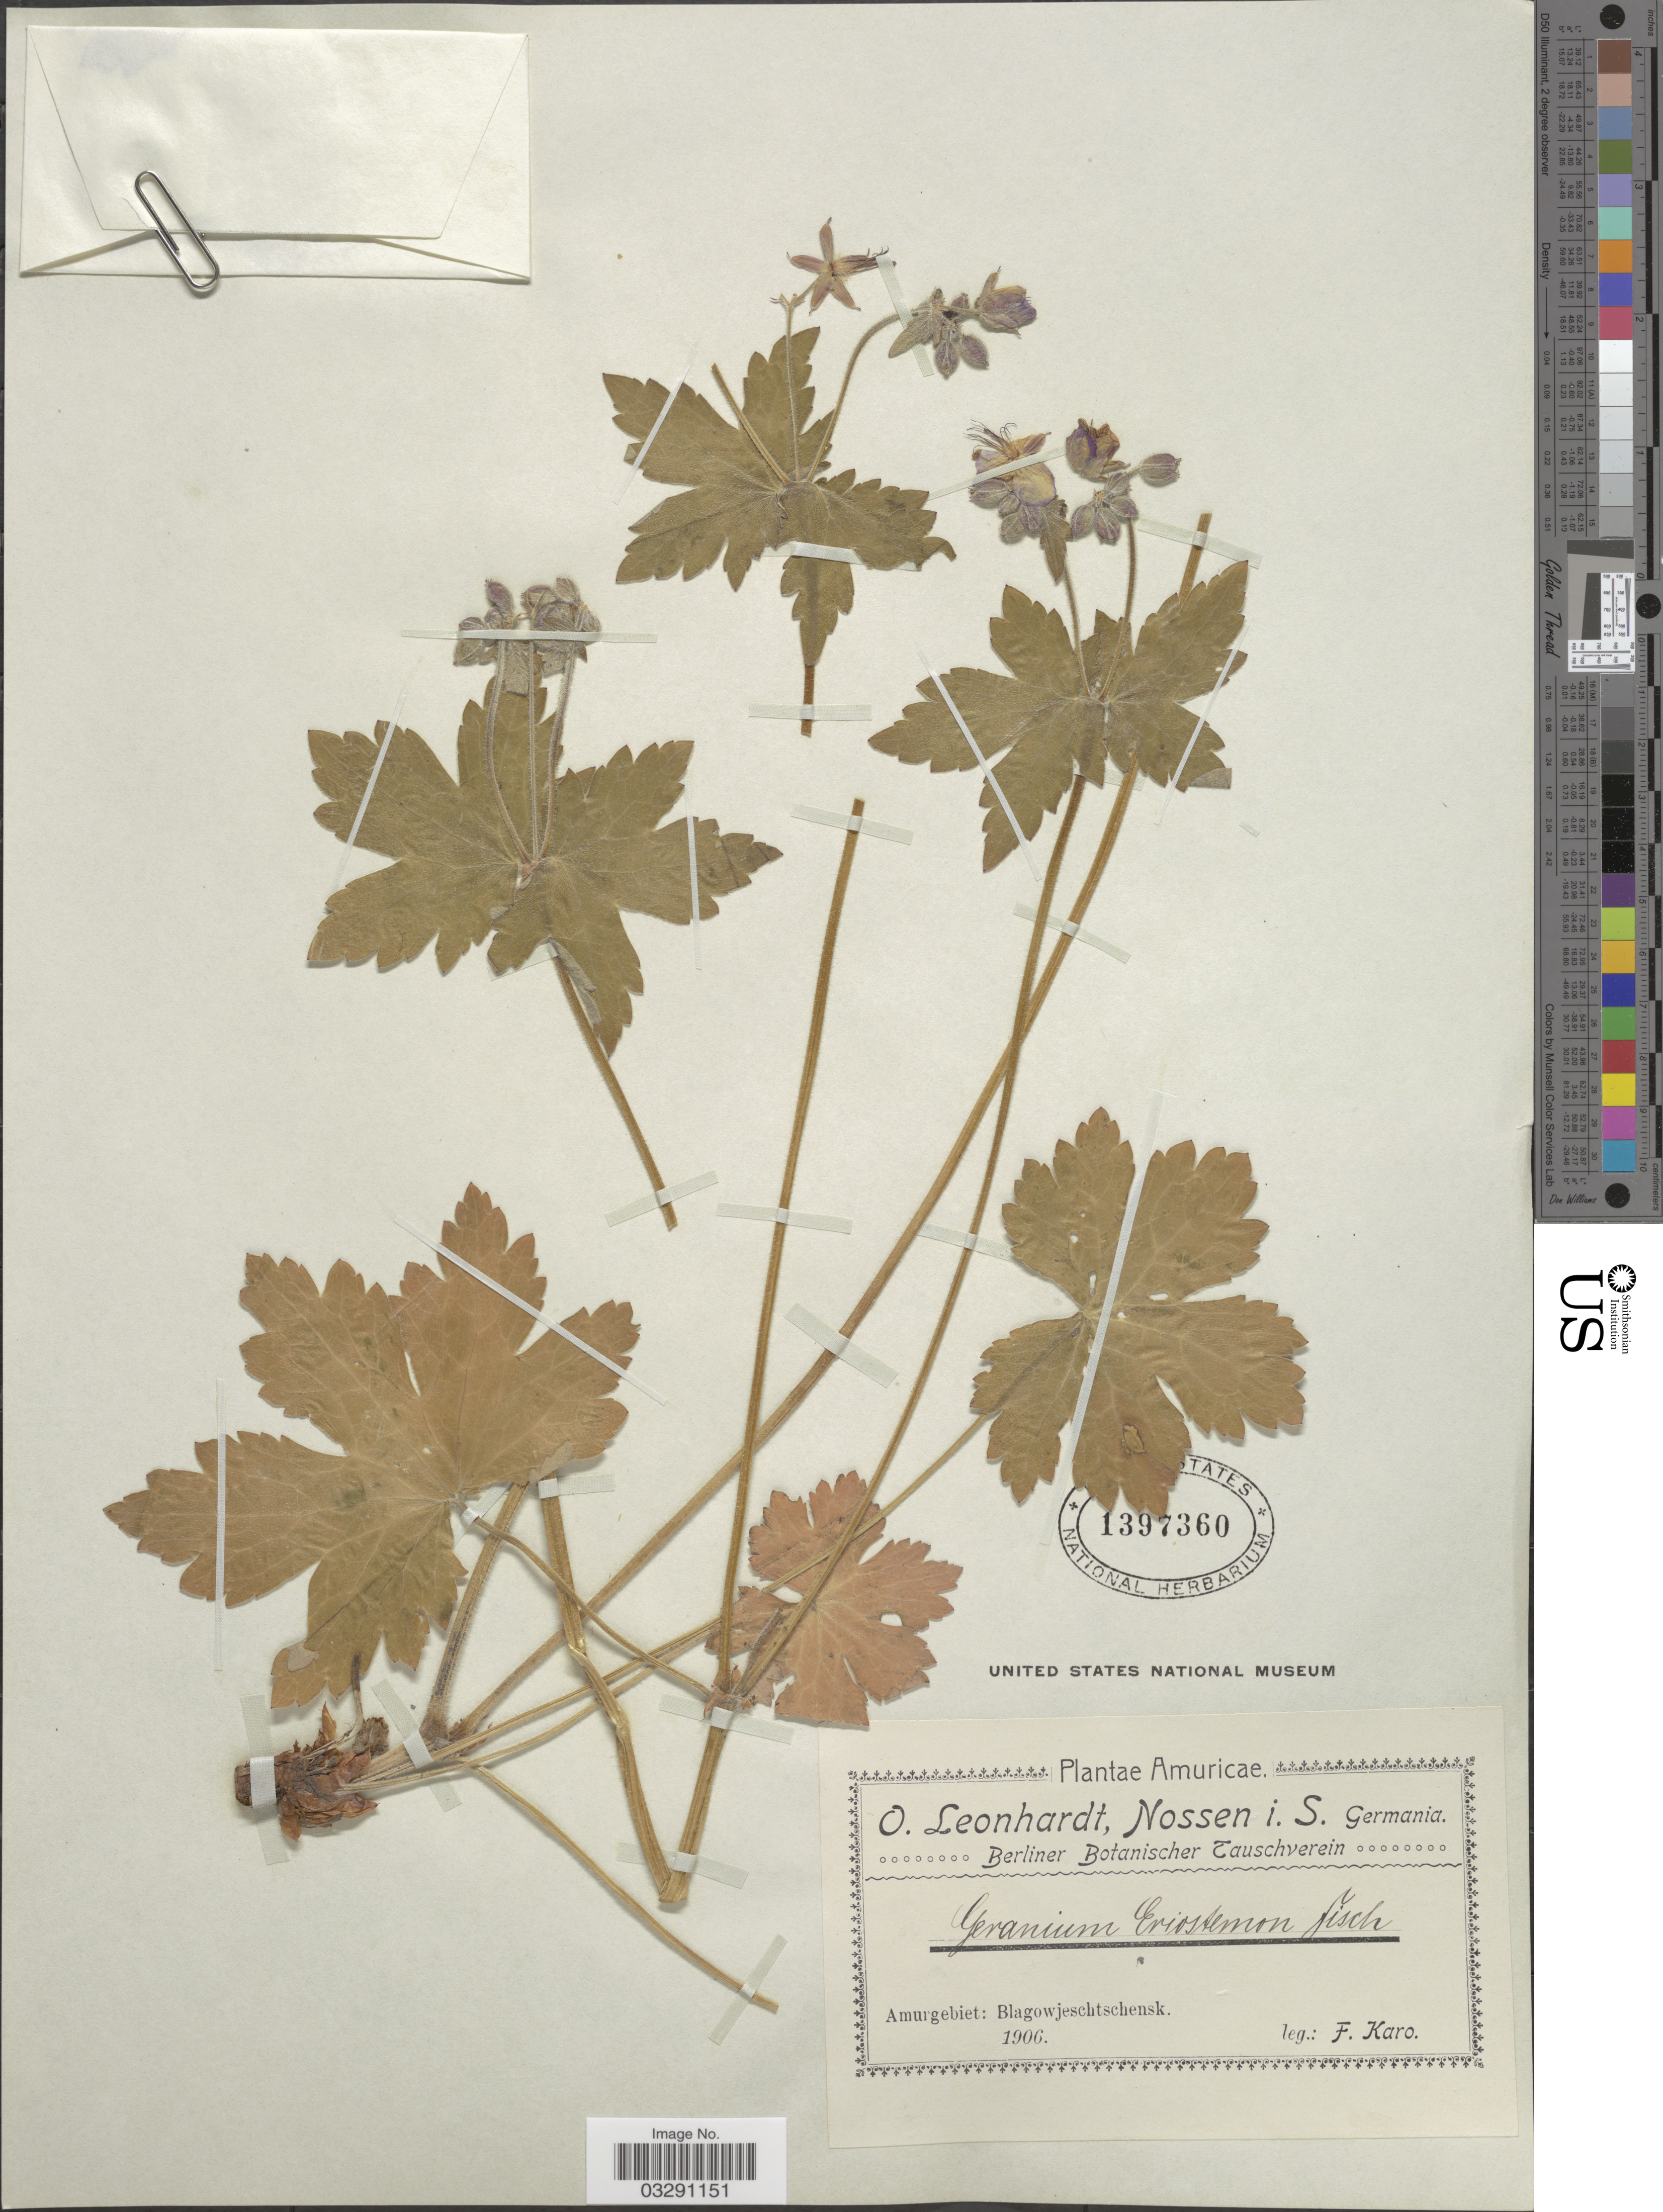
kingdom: Plantae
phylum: Tracheophyta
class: Magnoliopsida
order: Geraniales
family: Geraniaceae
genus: Geranium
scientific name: Geranium eriostemon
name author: Fisch. ex DC.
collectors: F. Karo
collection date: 1906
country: Russian Federation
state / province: Amur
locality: Amurgebiet: Blagowjeschtschensk.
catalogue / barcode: US 1397360